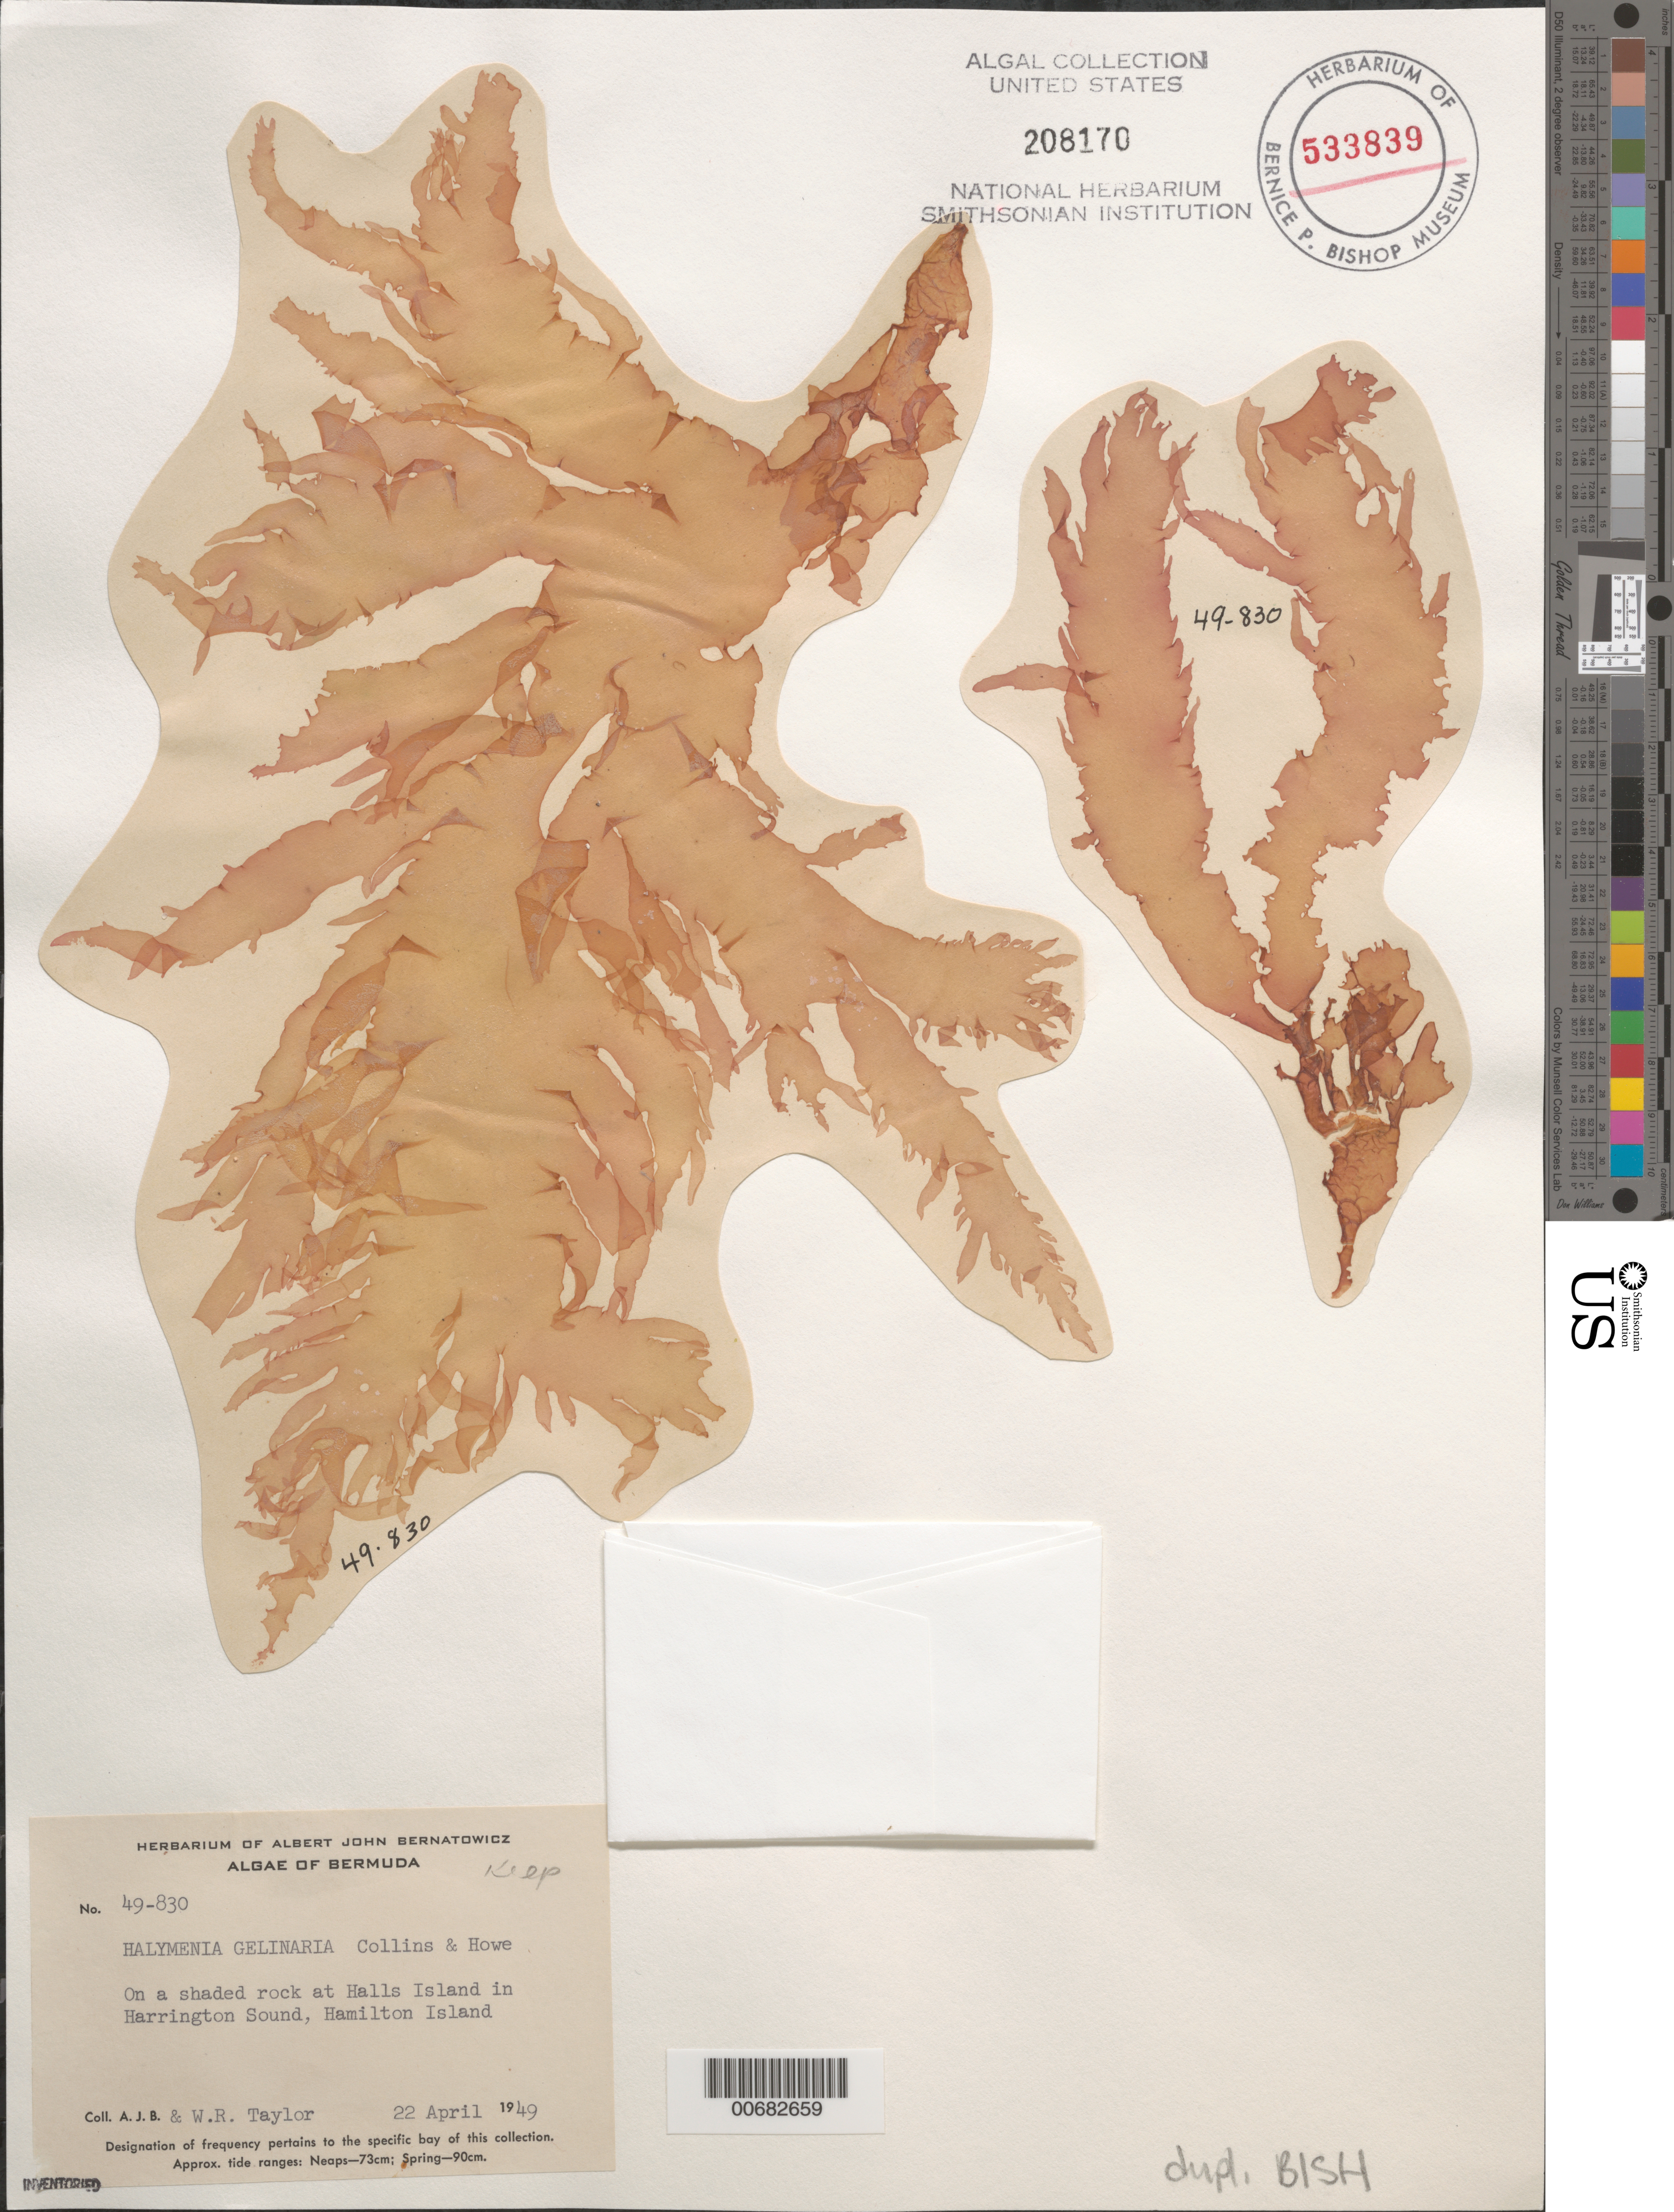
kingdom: Plantae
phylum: Rhodophyta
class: Florideophyceae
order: Halymeniales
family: Halymeniaceae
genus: Halymenia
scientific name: Halymenia floridana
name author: J. Agardh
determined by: Algae name updating Project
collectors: W. R. Taylor & A. Bernatowicz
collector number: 49-830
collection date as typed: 22 Apr 1949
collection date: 1949-04-22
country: Bermuda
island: Bermuda Island (Hamilton Island)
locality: Hall's Island (Hall Island), Harrington Sound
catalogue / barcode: US 208170